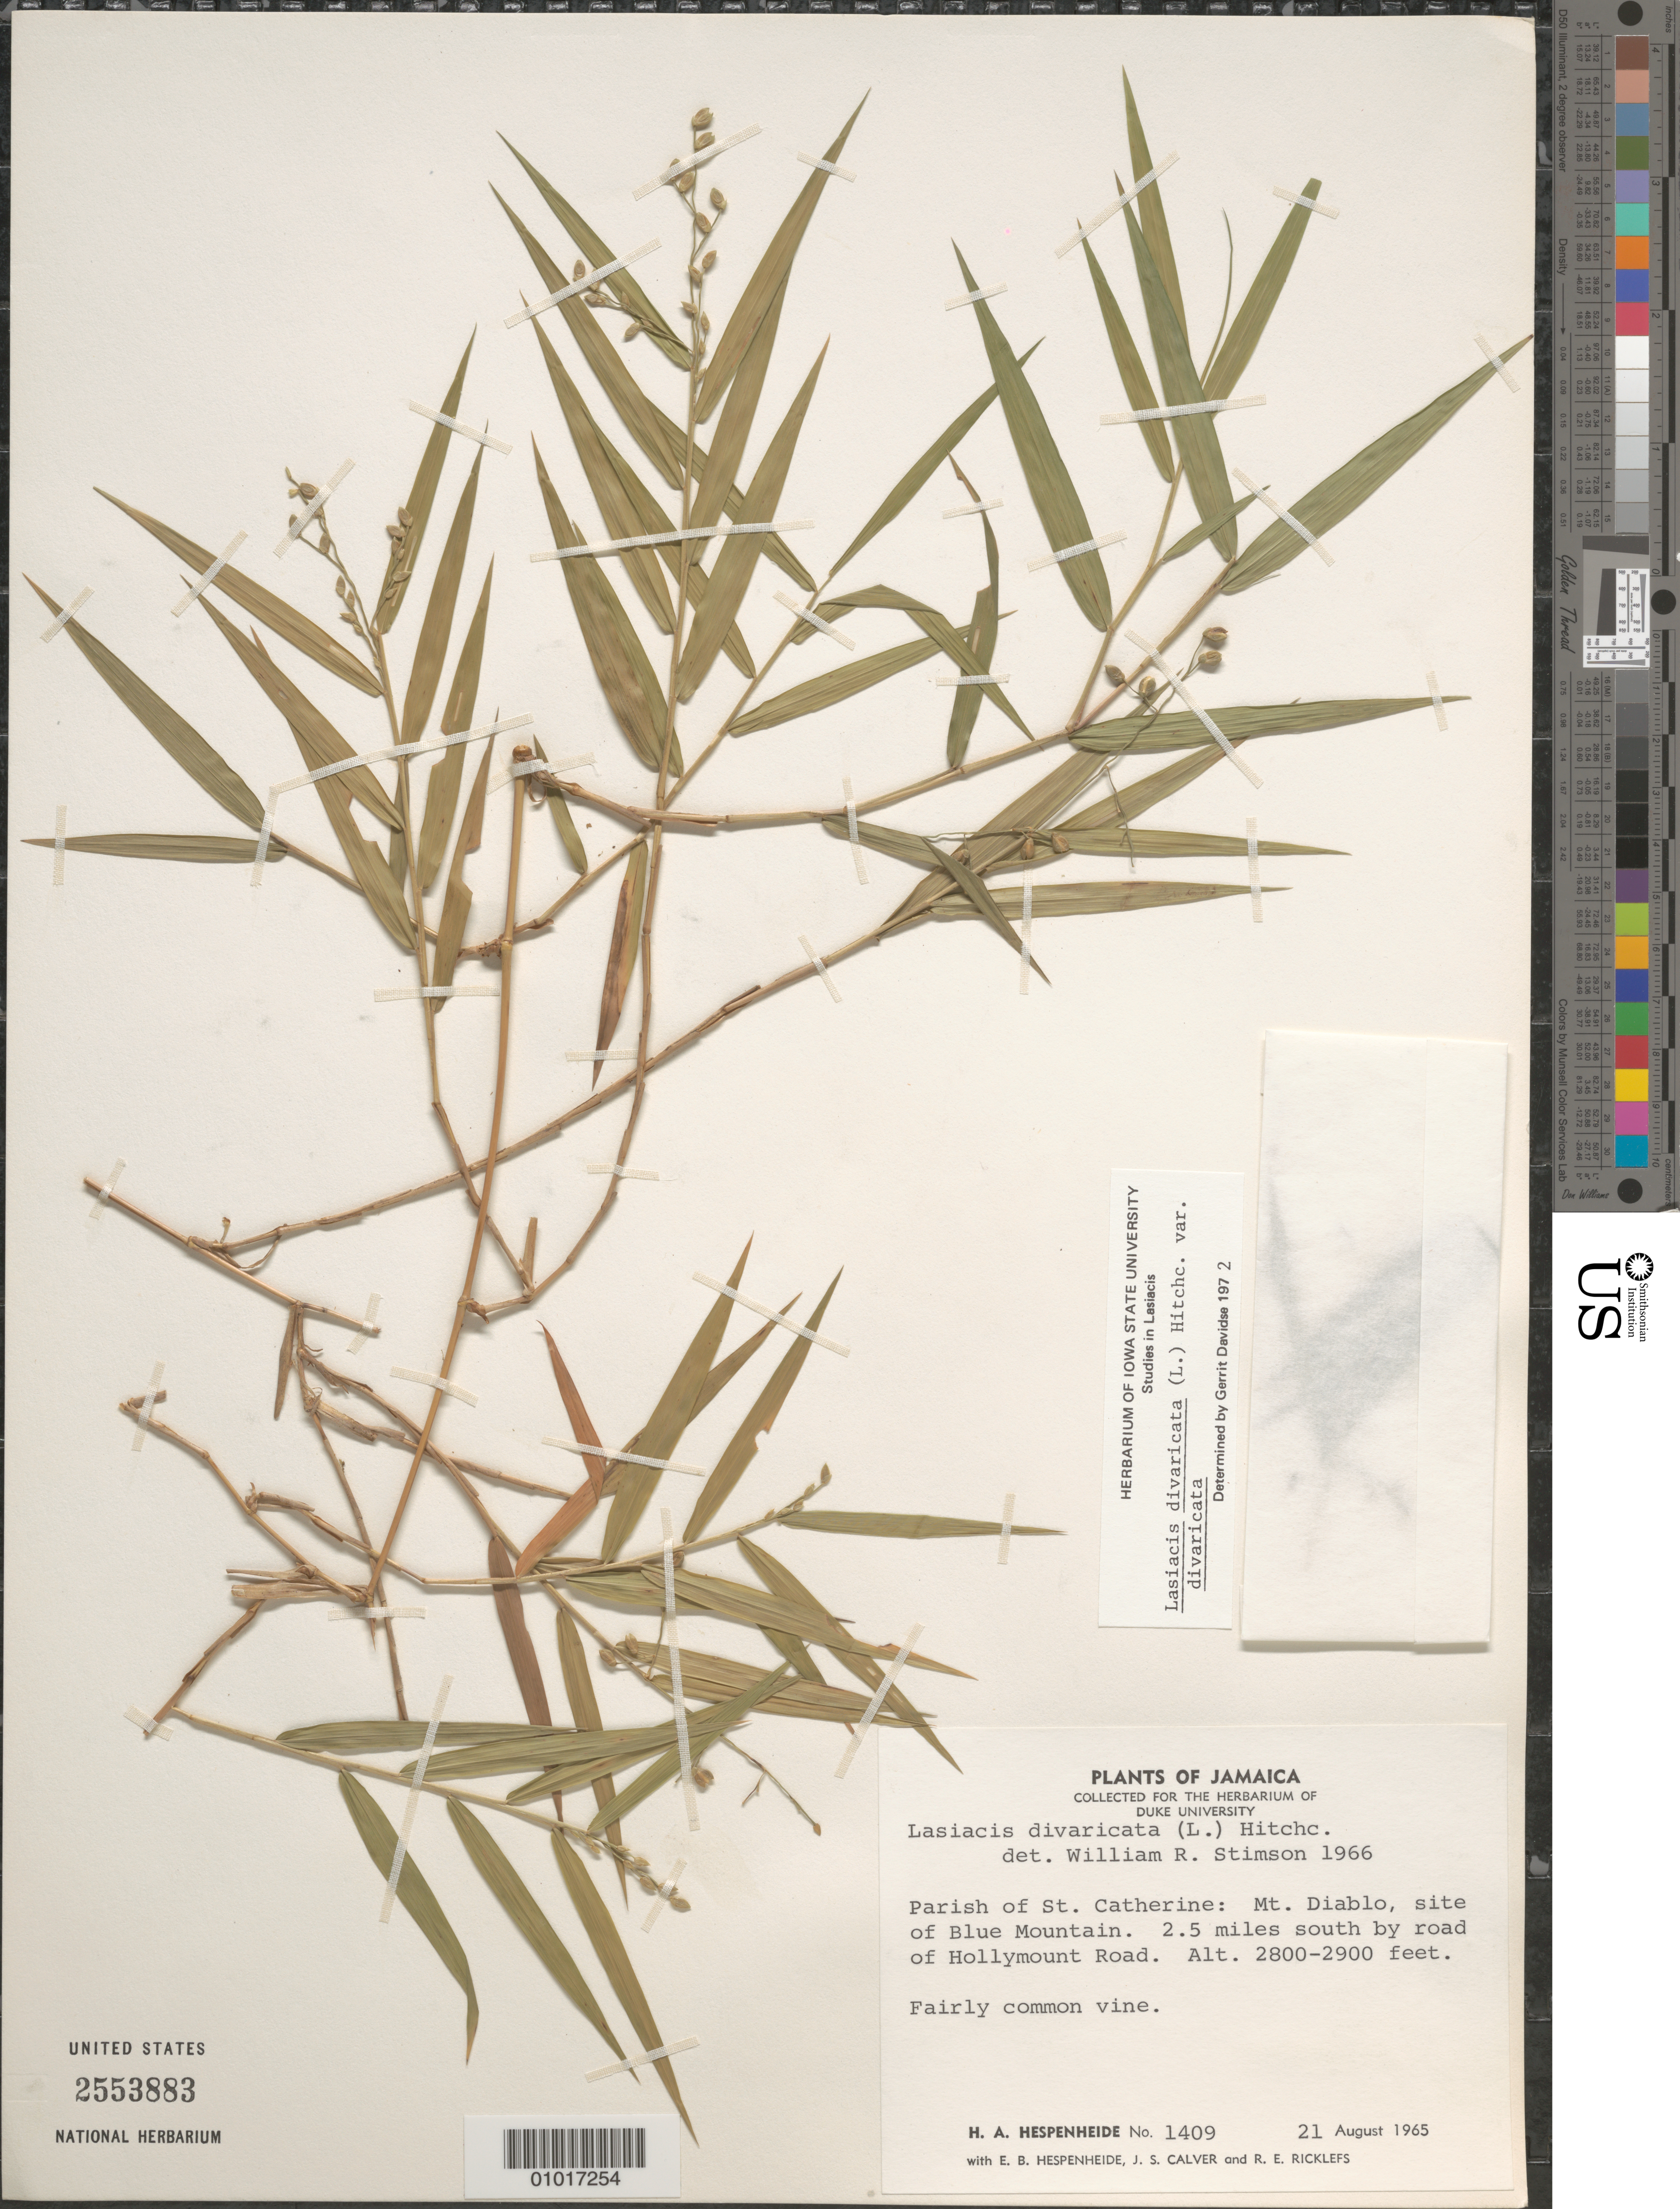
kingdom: Plantae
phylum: Tracheophyta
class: Liliopsida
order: Poales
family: Poaceae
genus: Lasiacis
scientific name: Lasiacis divaricata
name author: (L.) Hitchc.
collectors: H. A. Hespenheide, E. Hespenheide, J. Calver & R. Ricklefs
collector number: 1409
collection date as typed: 21 Aug 1965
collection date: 1965-08-21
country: Jamaica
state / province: Saint Catherine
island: Jamaica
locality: Mt. Diablo, site of Blue Mountain. 2.5 miles south by road of Hollymount Road.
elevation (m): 853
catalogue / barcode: US 2553883